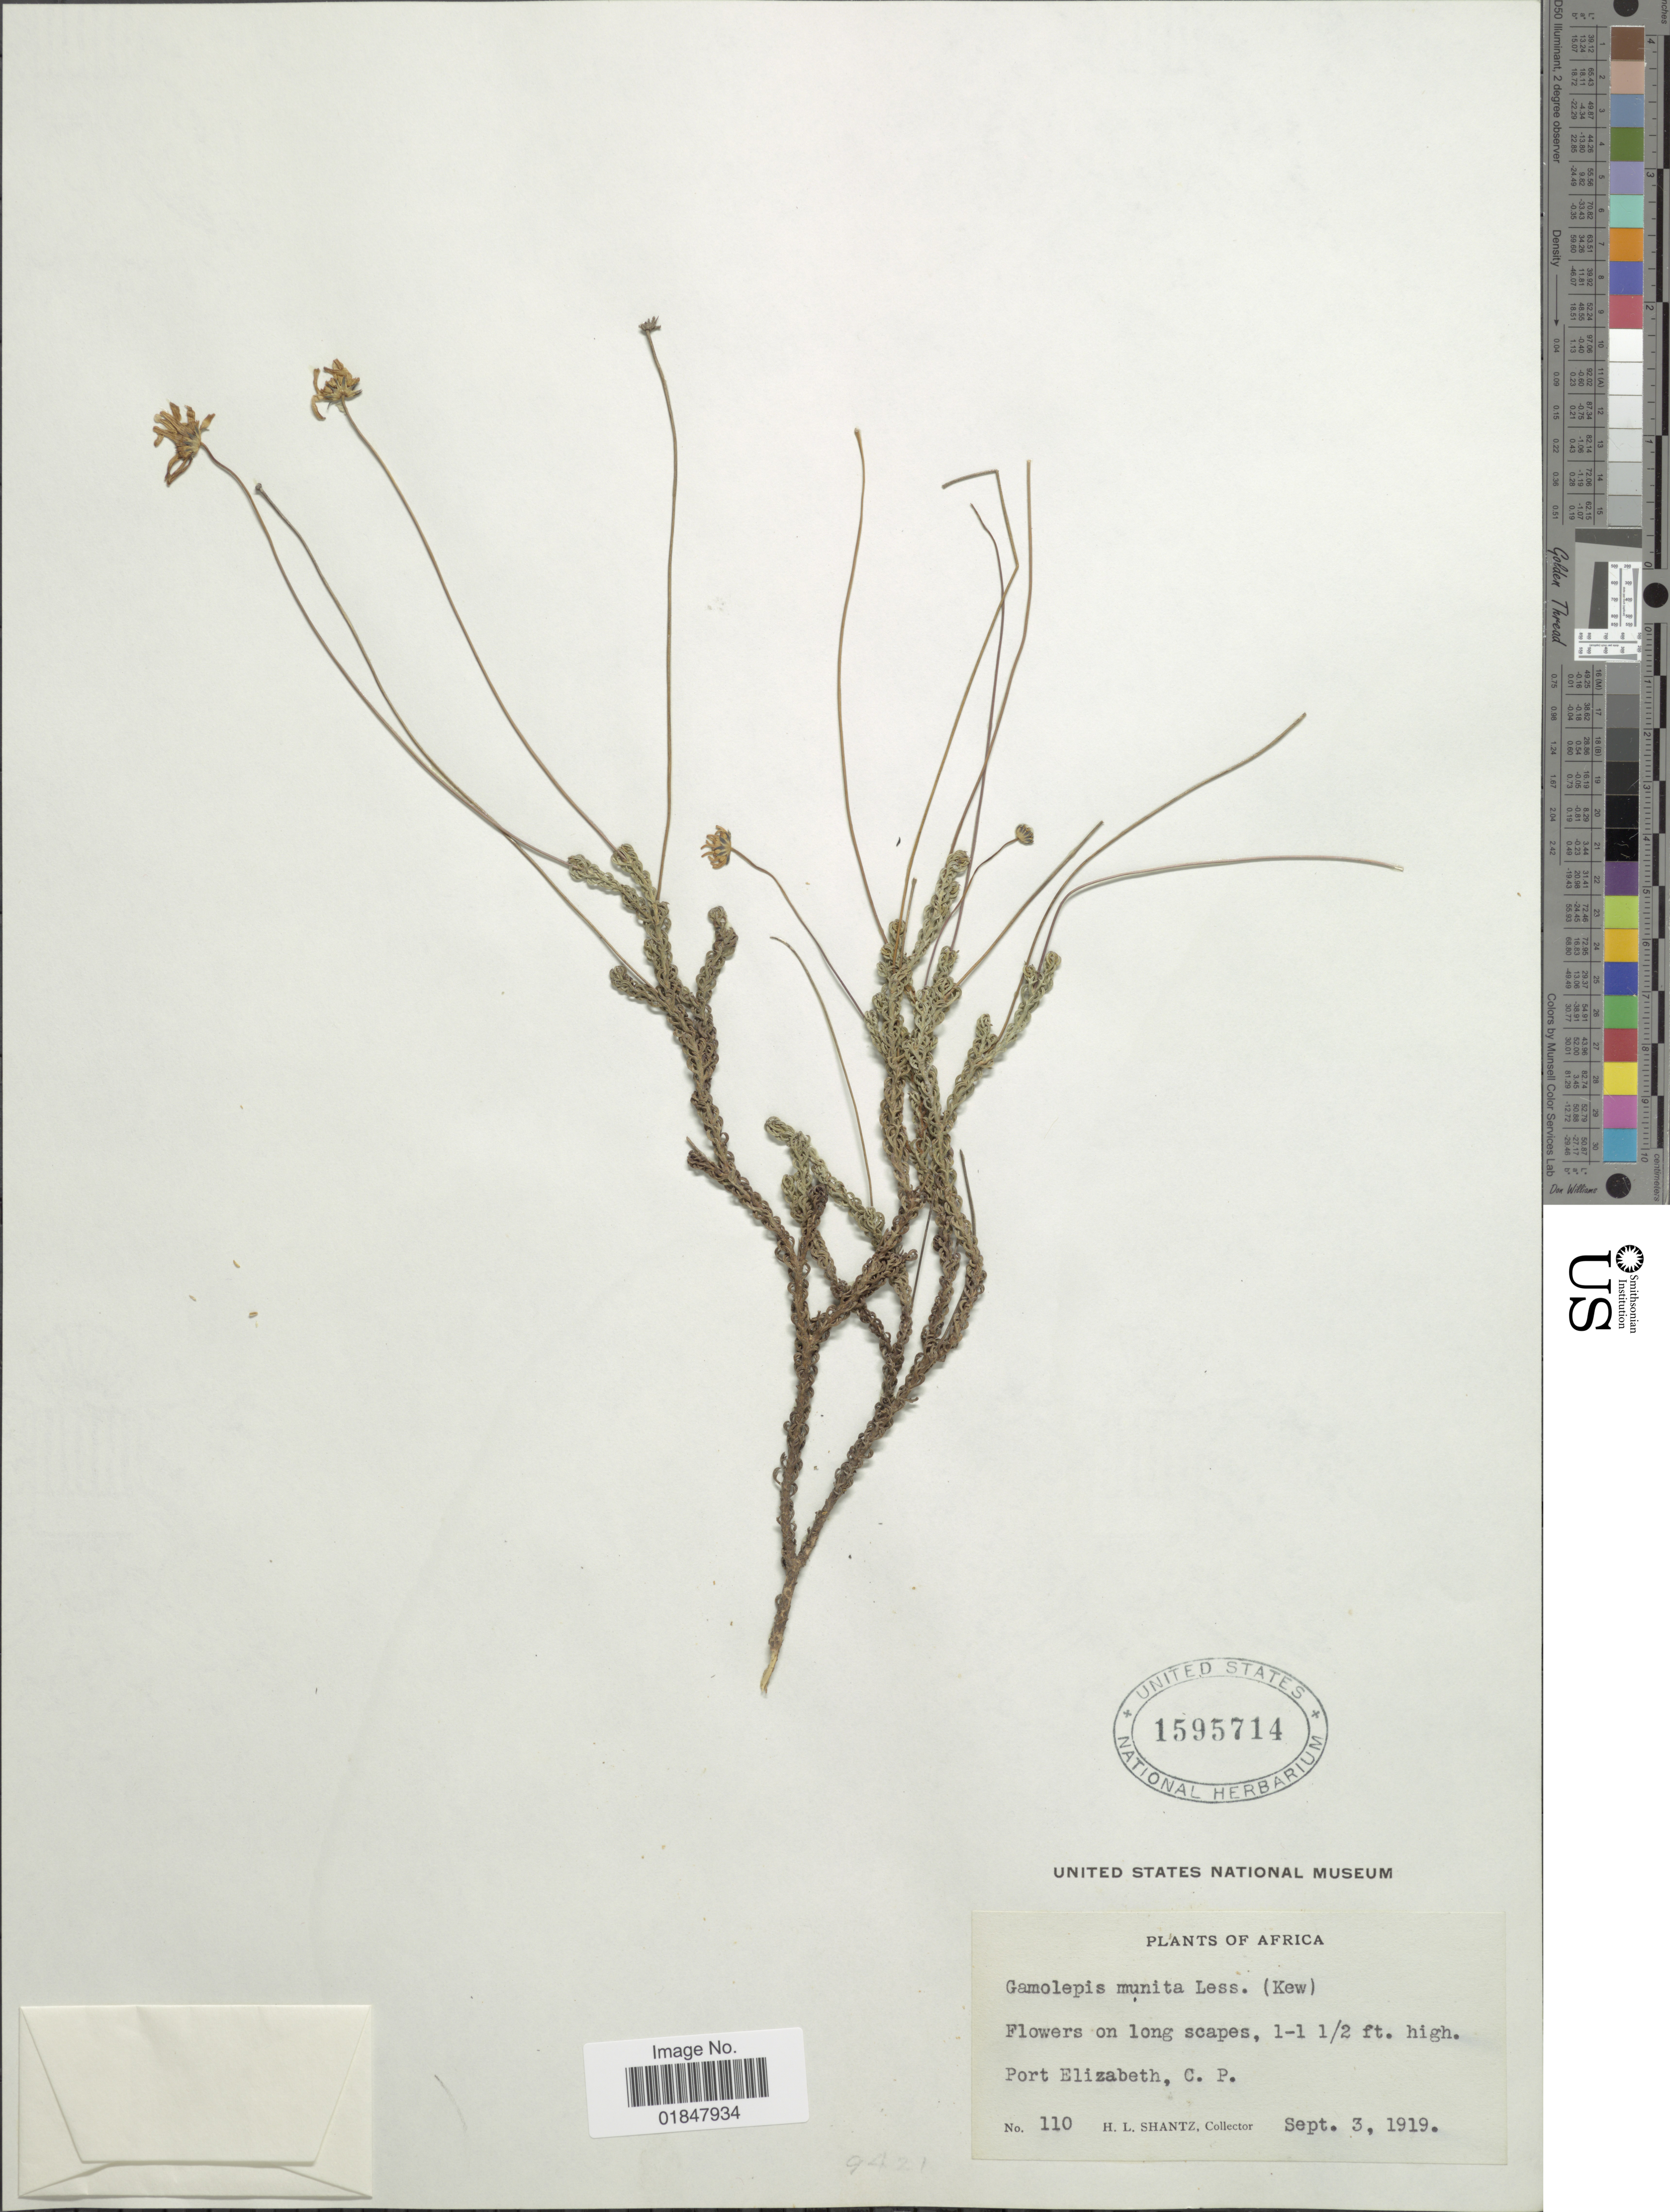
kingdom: Plantae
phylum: Tracheophyta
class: Magnoliopsida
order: Asterales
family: Asteraceae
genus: Euryops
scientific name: Euryops munitus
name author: (L. f.) B. Nord.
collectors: H. Shantz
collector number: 110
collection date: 1919-09-03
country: South Africa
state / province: Eastern Cape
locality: Port Elizabeth, C.P.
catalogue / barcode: US 1595714